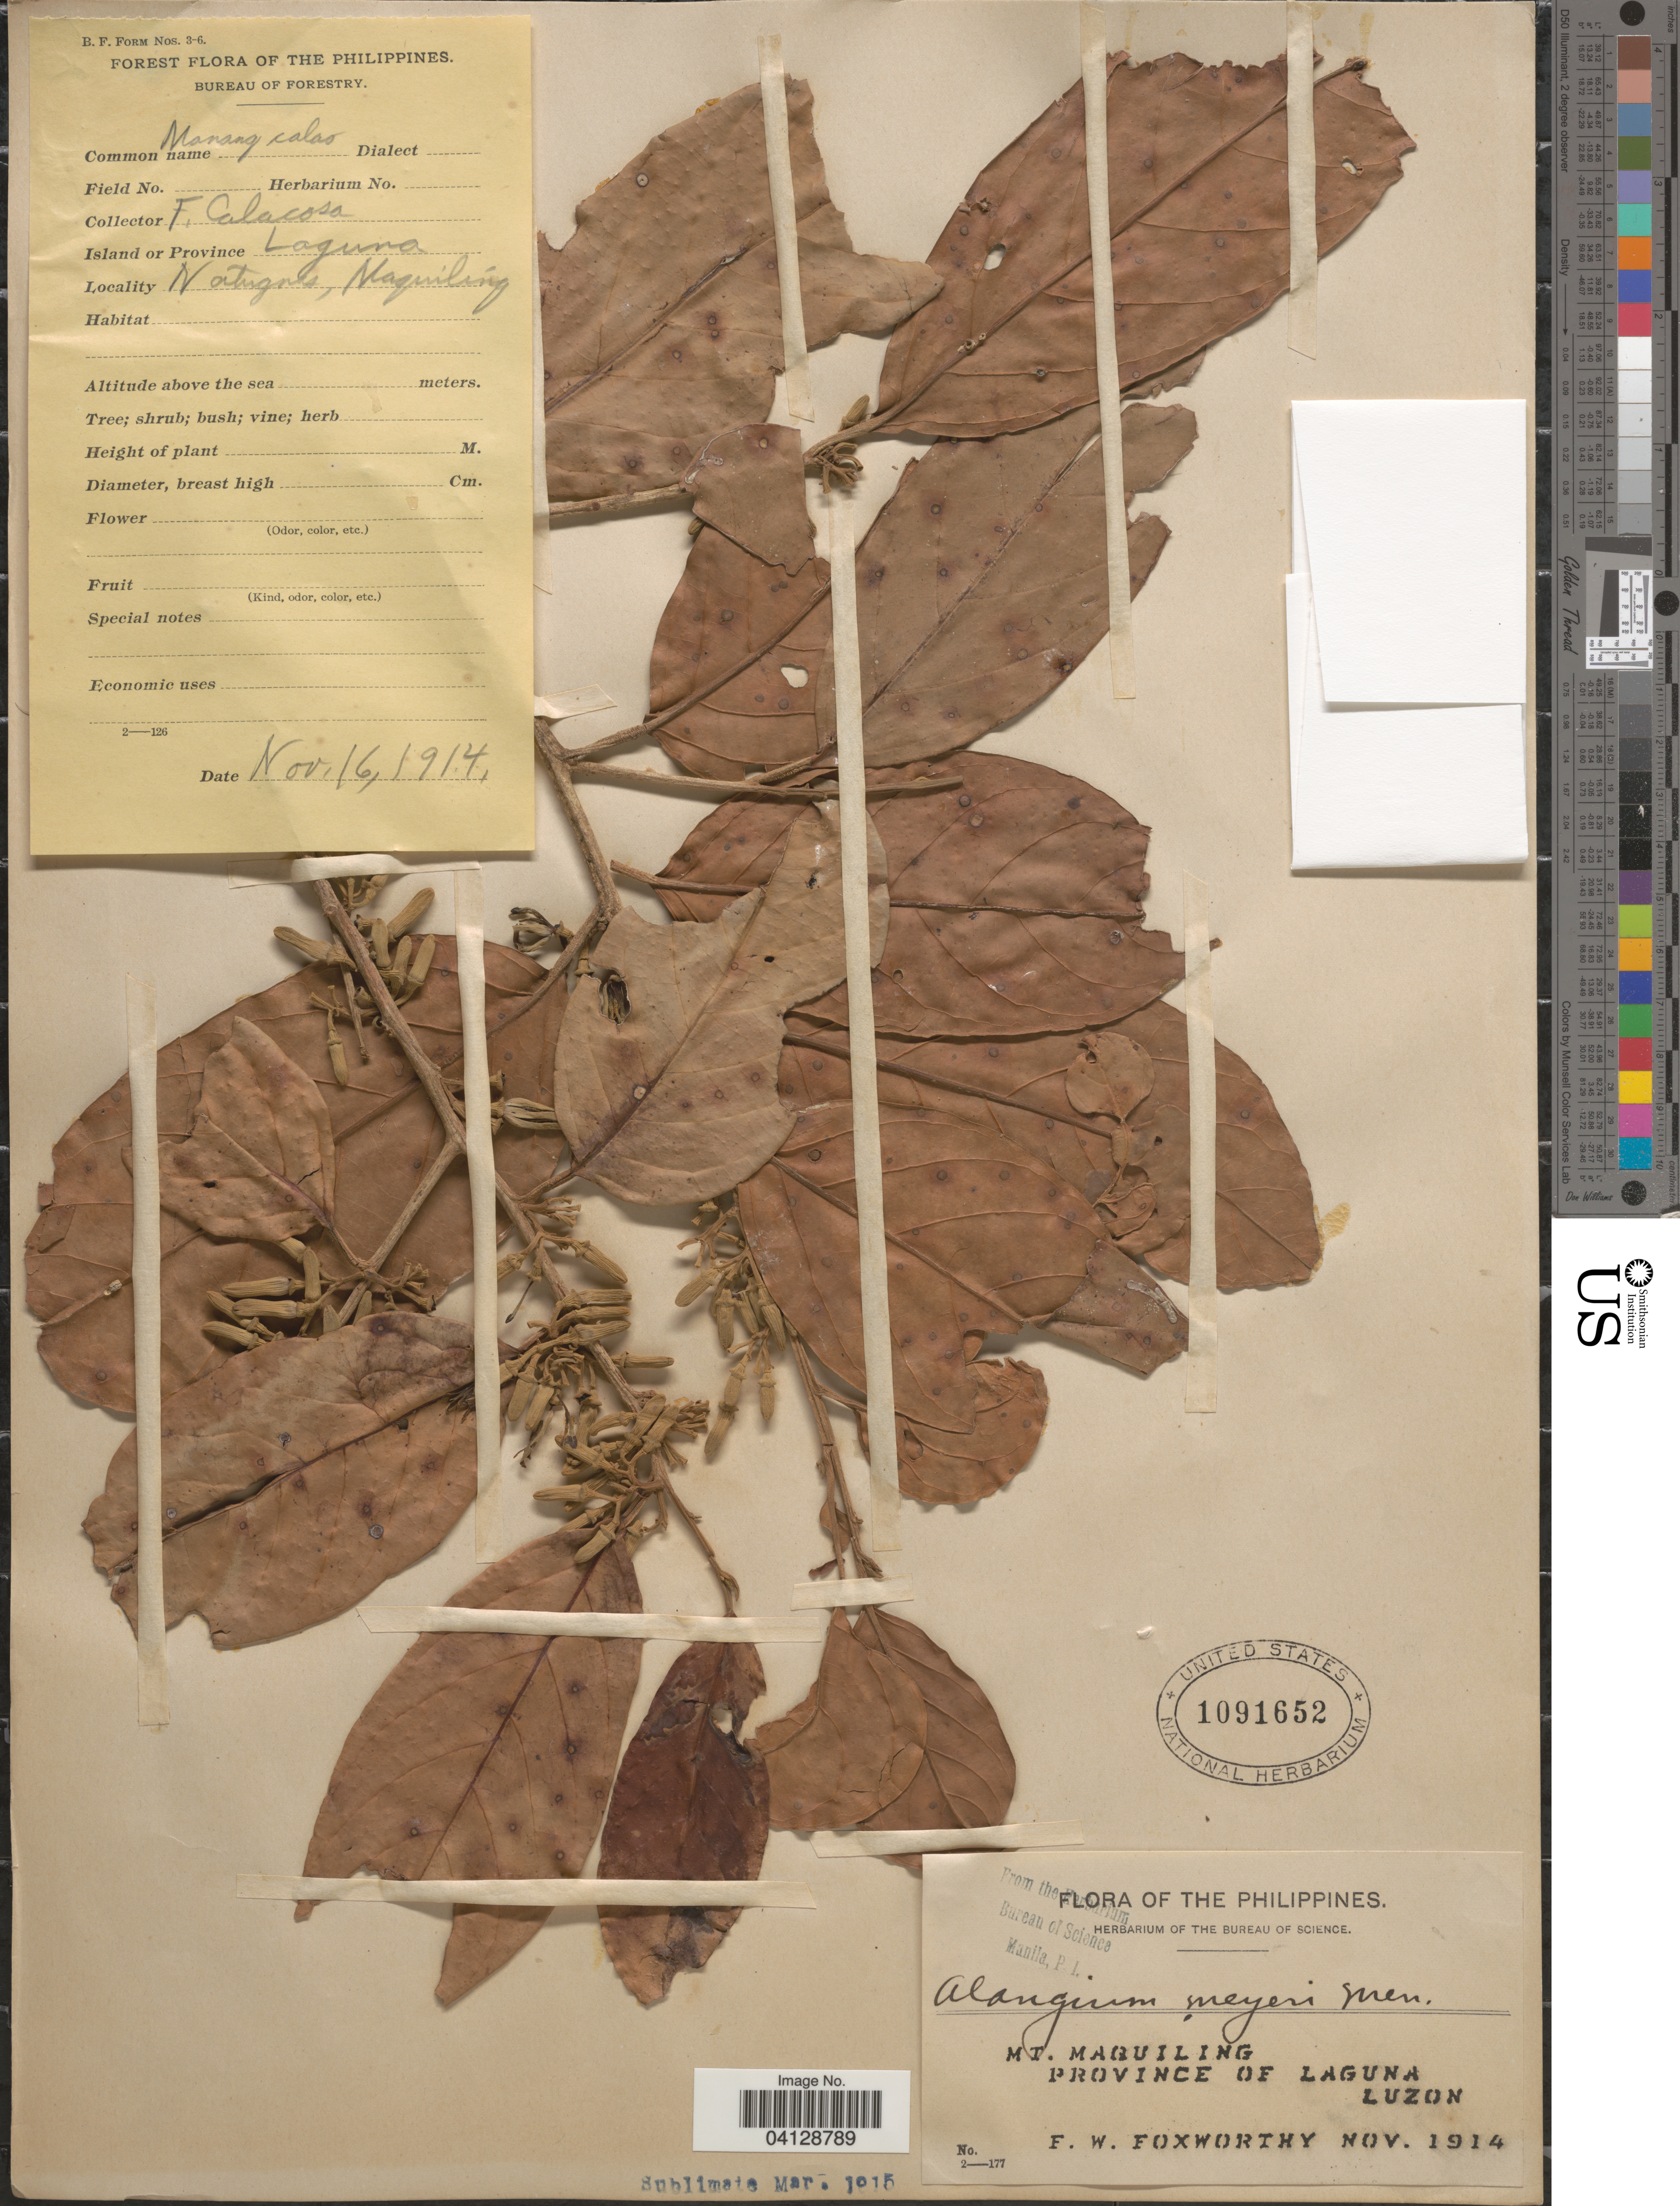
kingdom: Plantae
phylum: Tracheophyta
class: Magnoliopsida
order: Cornales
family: Cornaceae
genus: Alangium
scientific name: Alangium meyeri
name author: Merr.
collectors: F. W. Foxworthy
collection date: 1914-11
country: Philippines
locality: Mt. Maquiling. Province of Laguna. Luzon.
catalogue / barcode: US 1091652